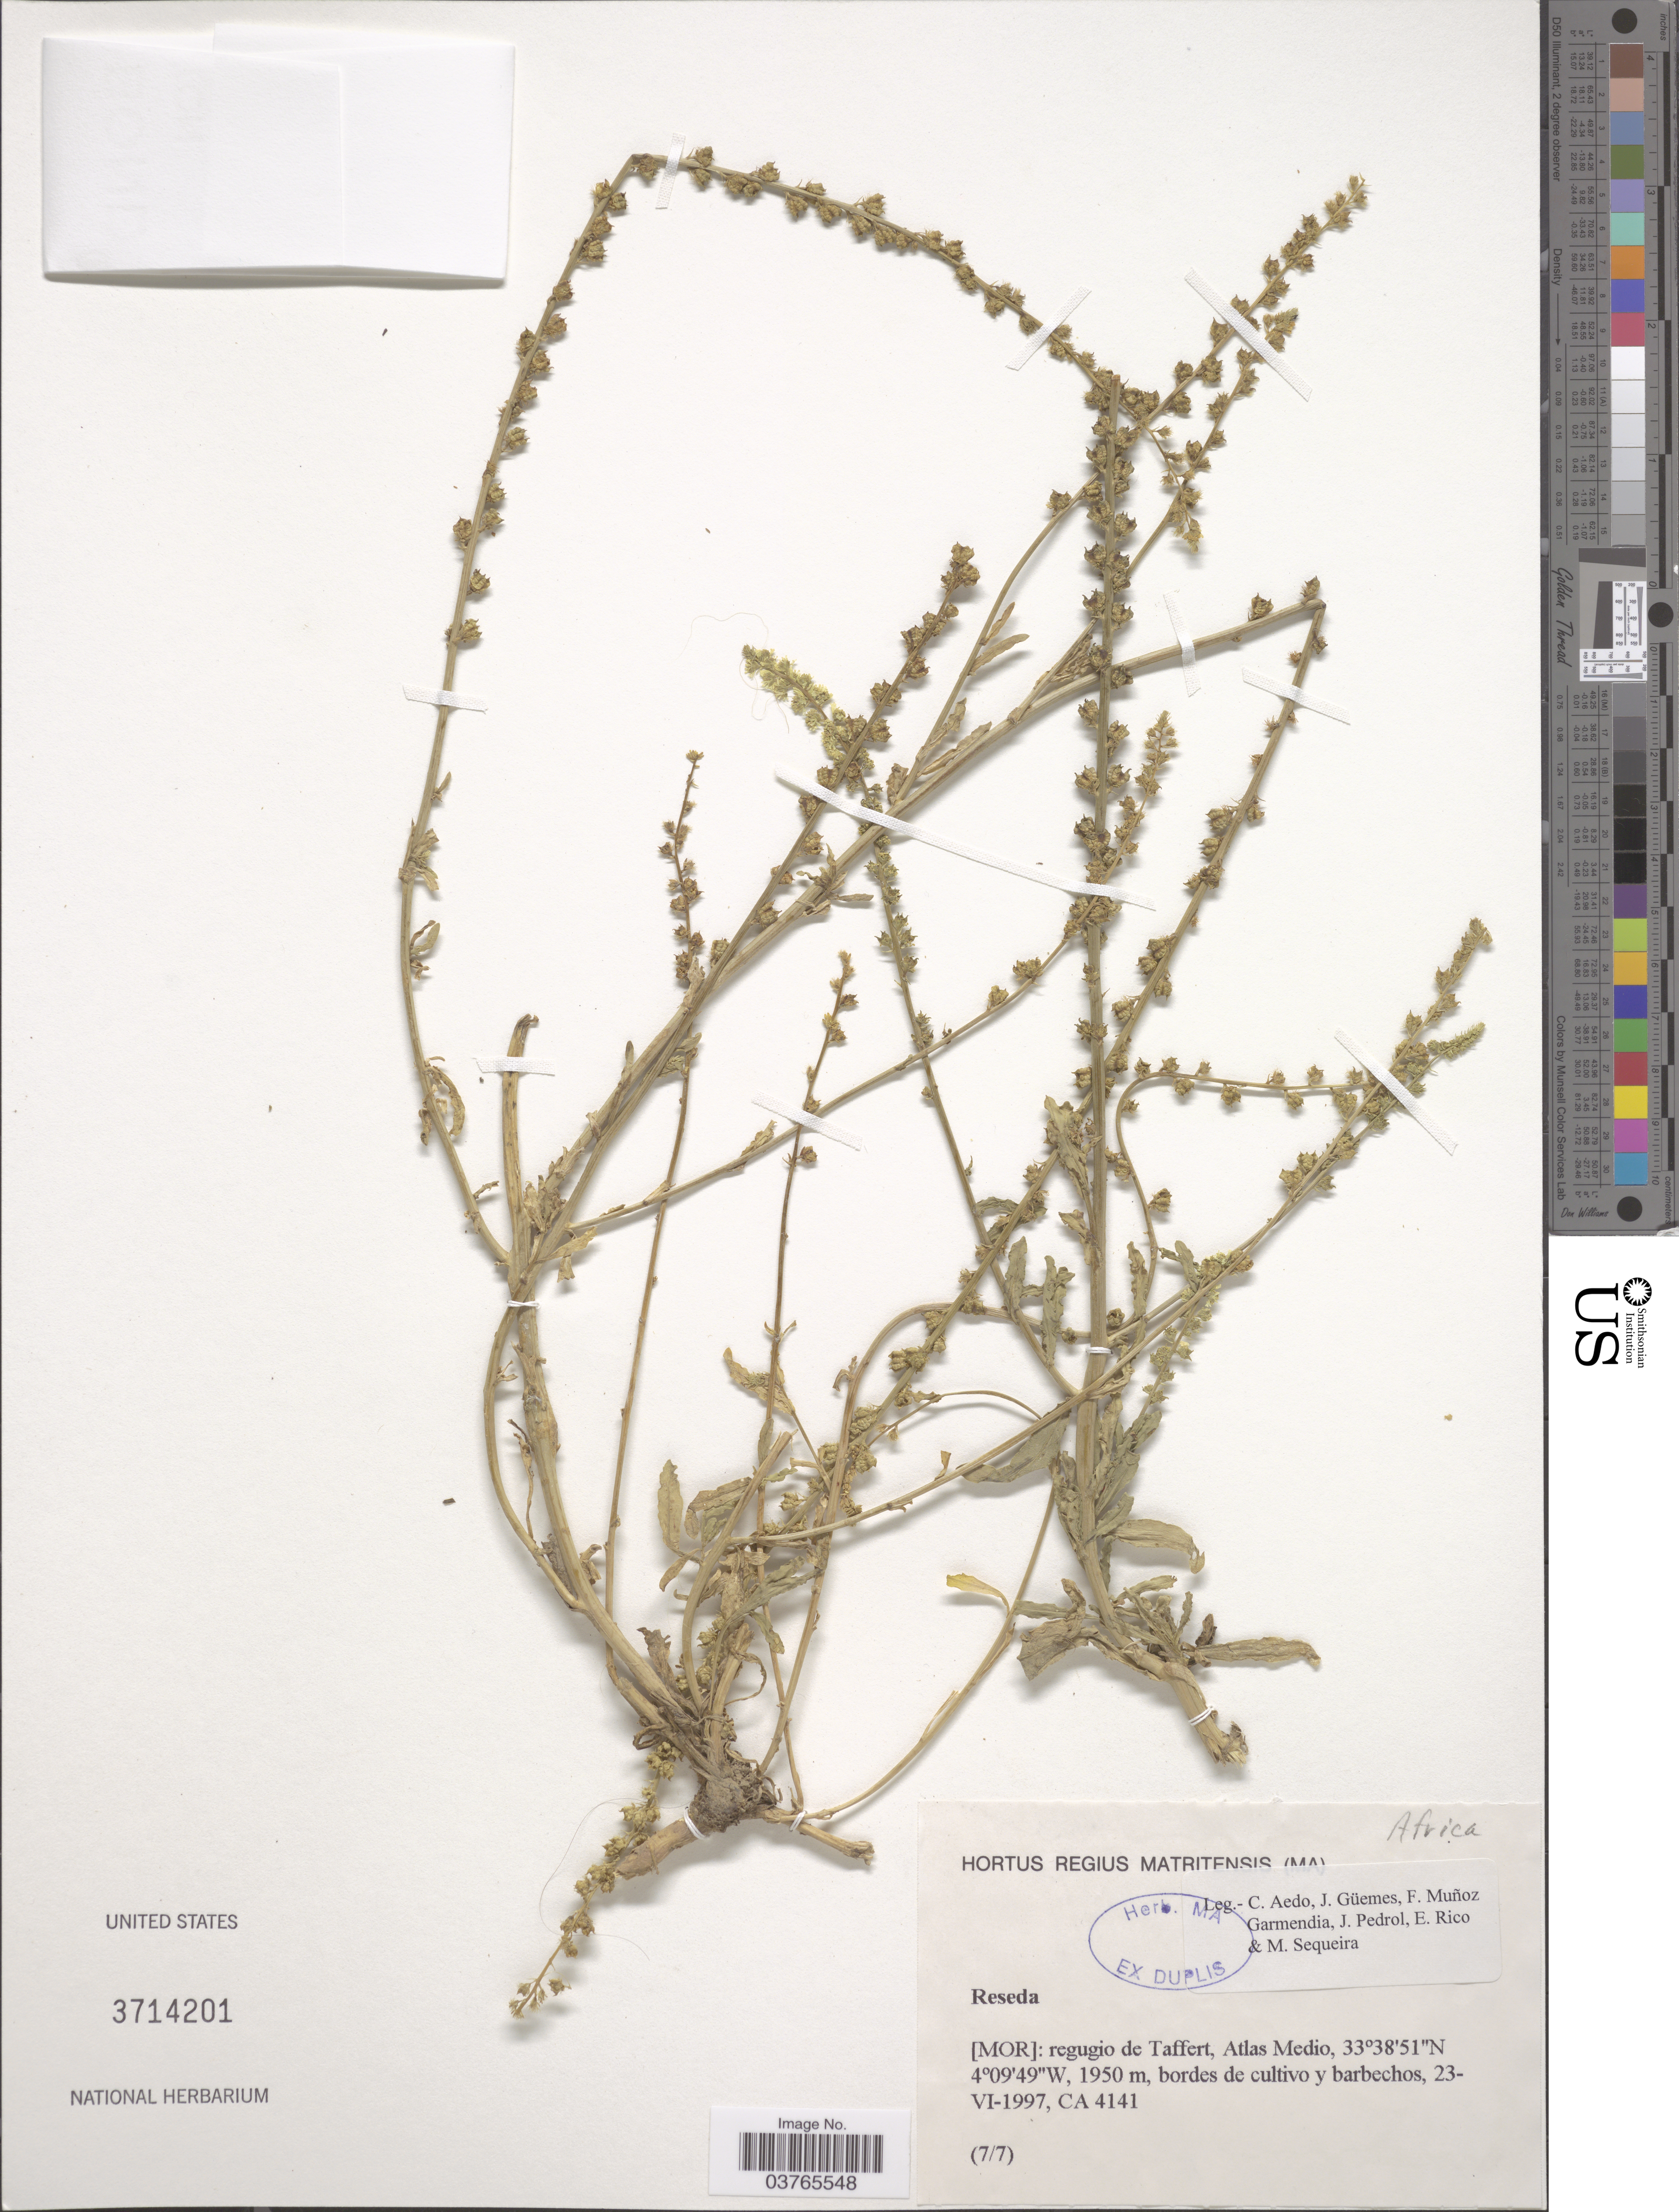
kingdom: Plantae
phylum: Tracheophyta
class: Magnoliopsida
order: Brassicales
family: Resedaceae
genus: Reseda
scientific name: Reseda sp.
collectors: C. Aedo, J. Güemes, F. Muñoz Garmendia, J. Pedrol & et al.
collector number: CA4141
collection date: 1997-06-23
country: Morocco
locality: [MOR]: regugio de Taffert, Atlas Medio.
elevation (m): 1950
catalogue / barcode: US 3714201